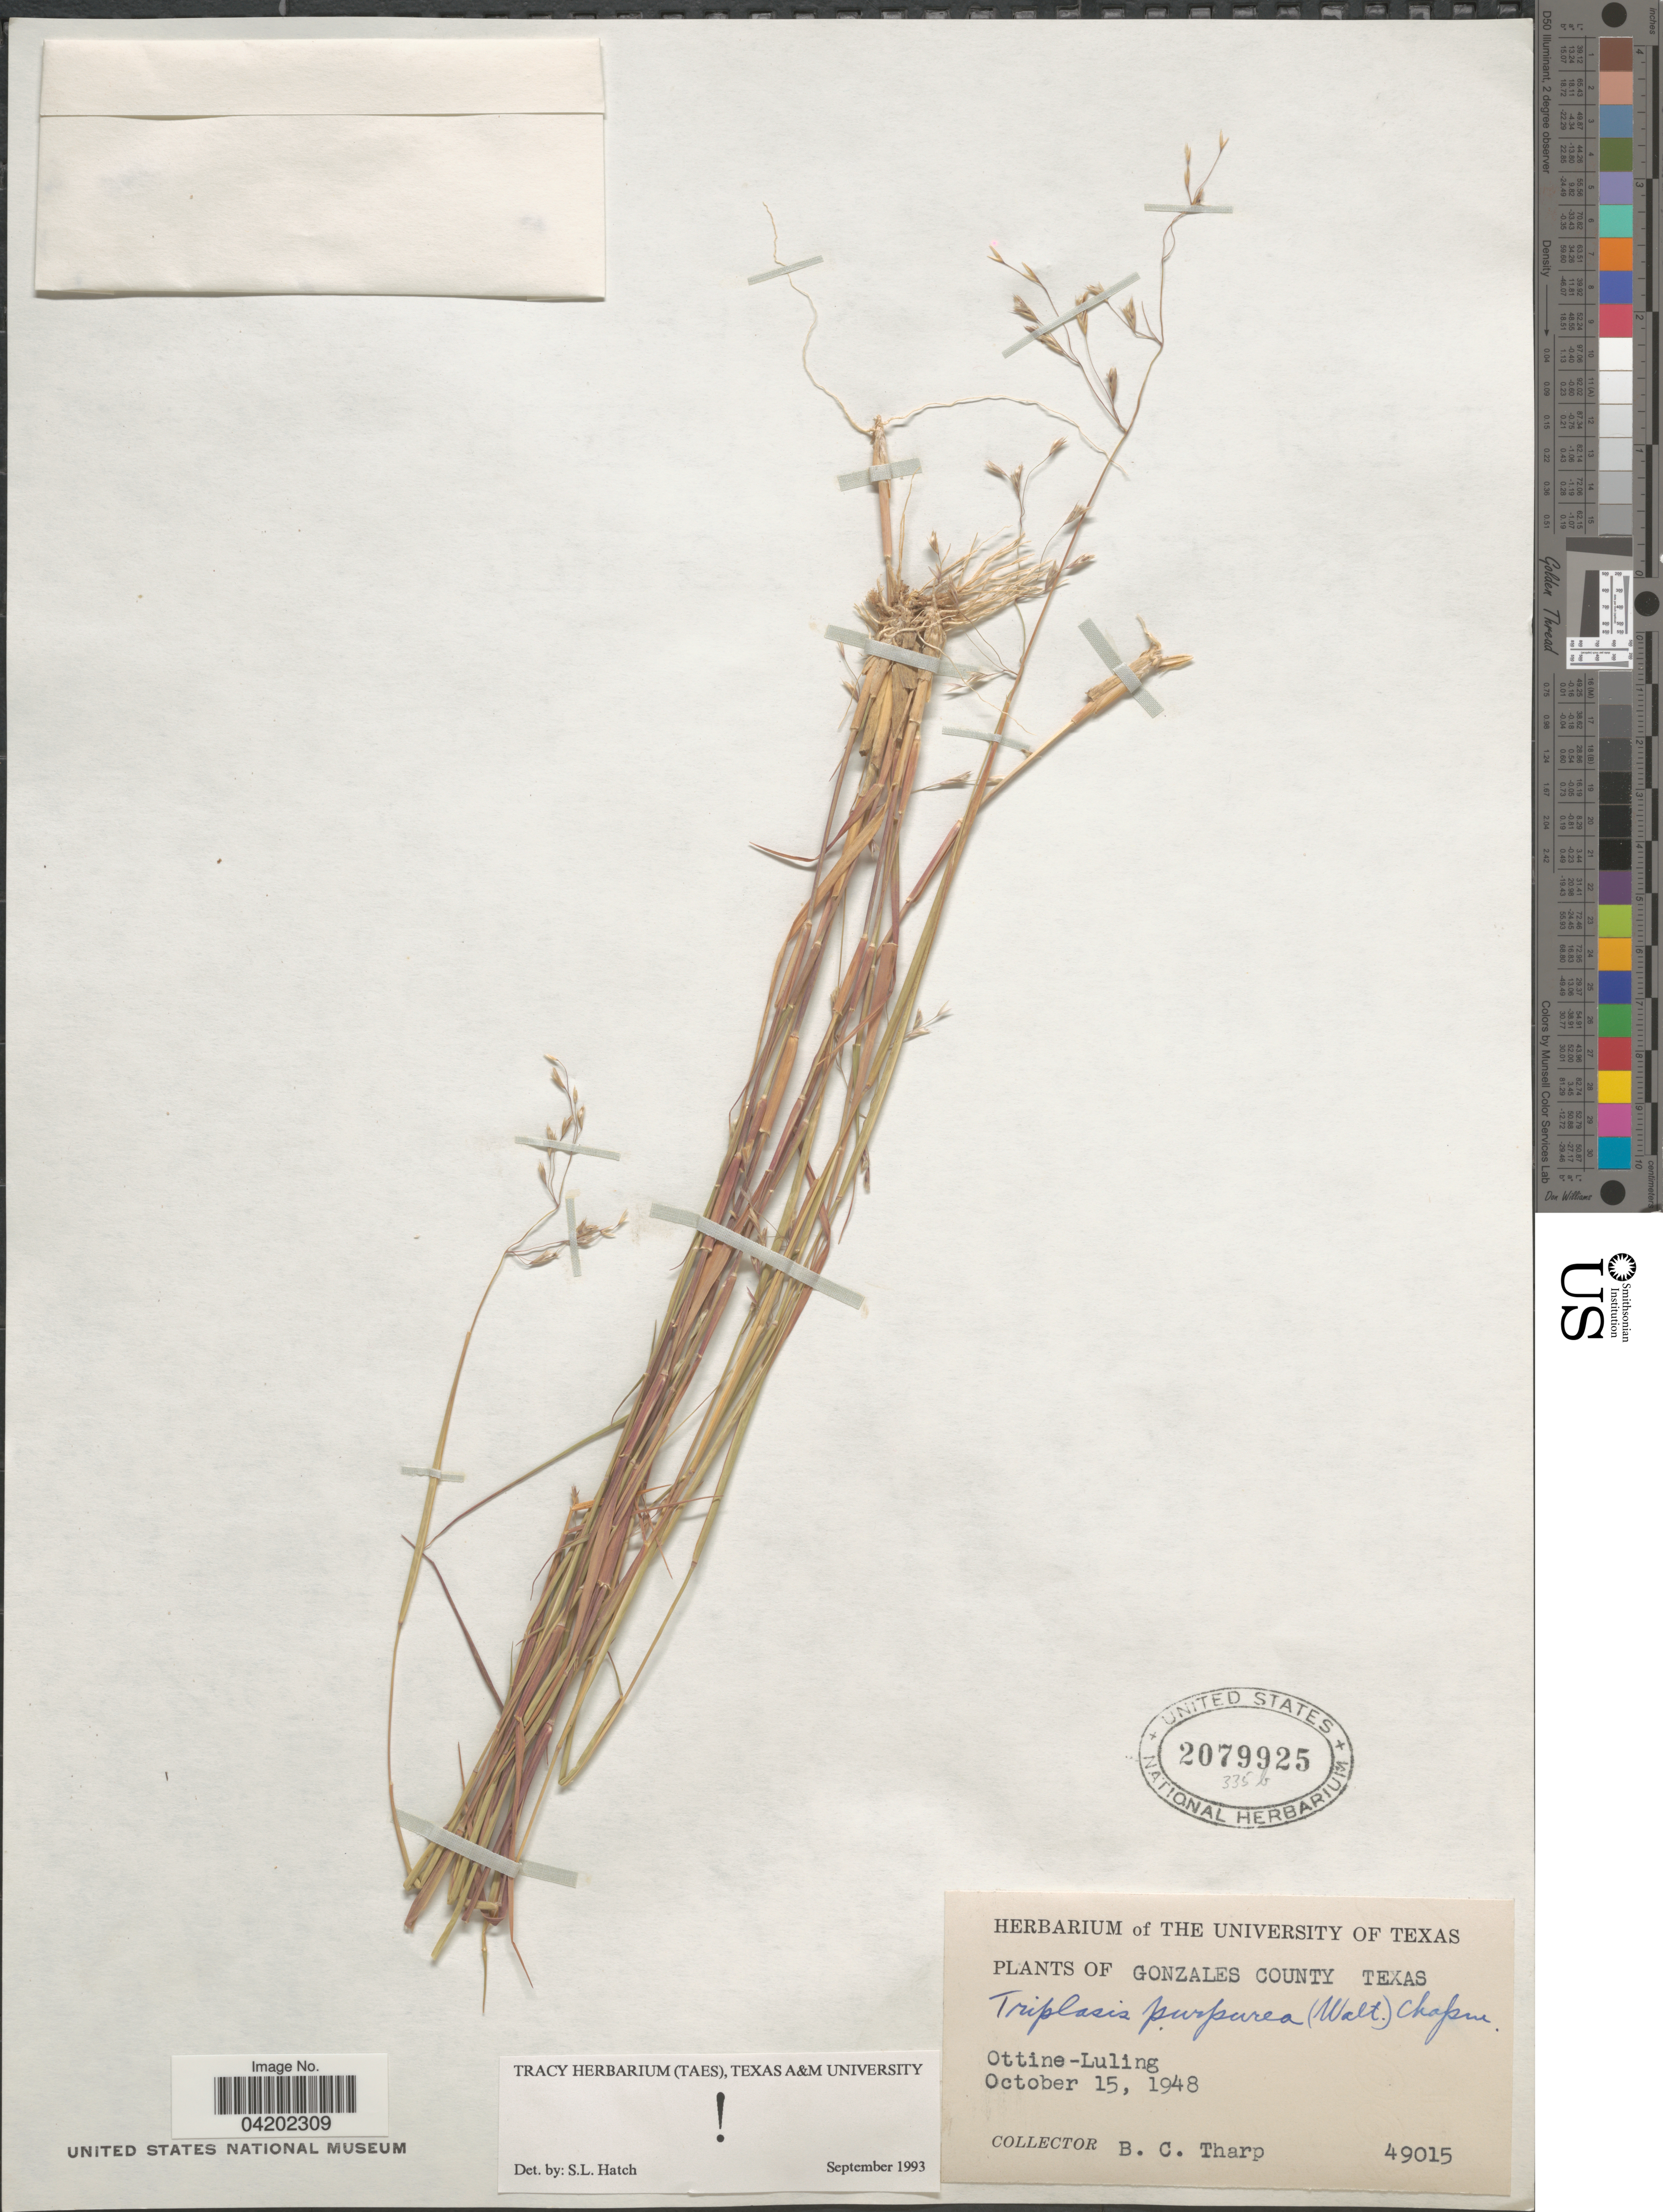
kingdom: Plantae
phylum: Tracheophyta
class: Liliopsida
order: Poales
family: Poaceae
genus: Triplasis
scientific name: Triplasis purpurea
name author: (Walter) Chapm.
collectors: B. C. Tharp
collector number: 49015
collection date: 1948-10-15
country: United States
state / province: Texas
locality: Gonzales County. Ottine-Luling.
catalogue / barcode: US 2079925